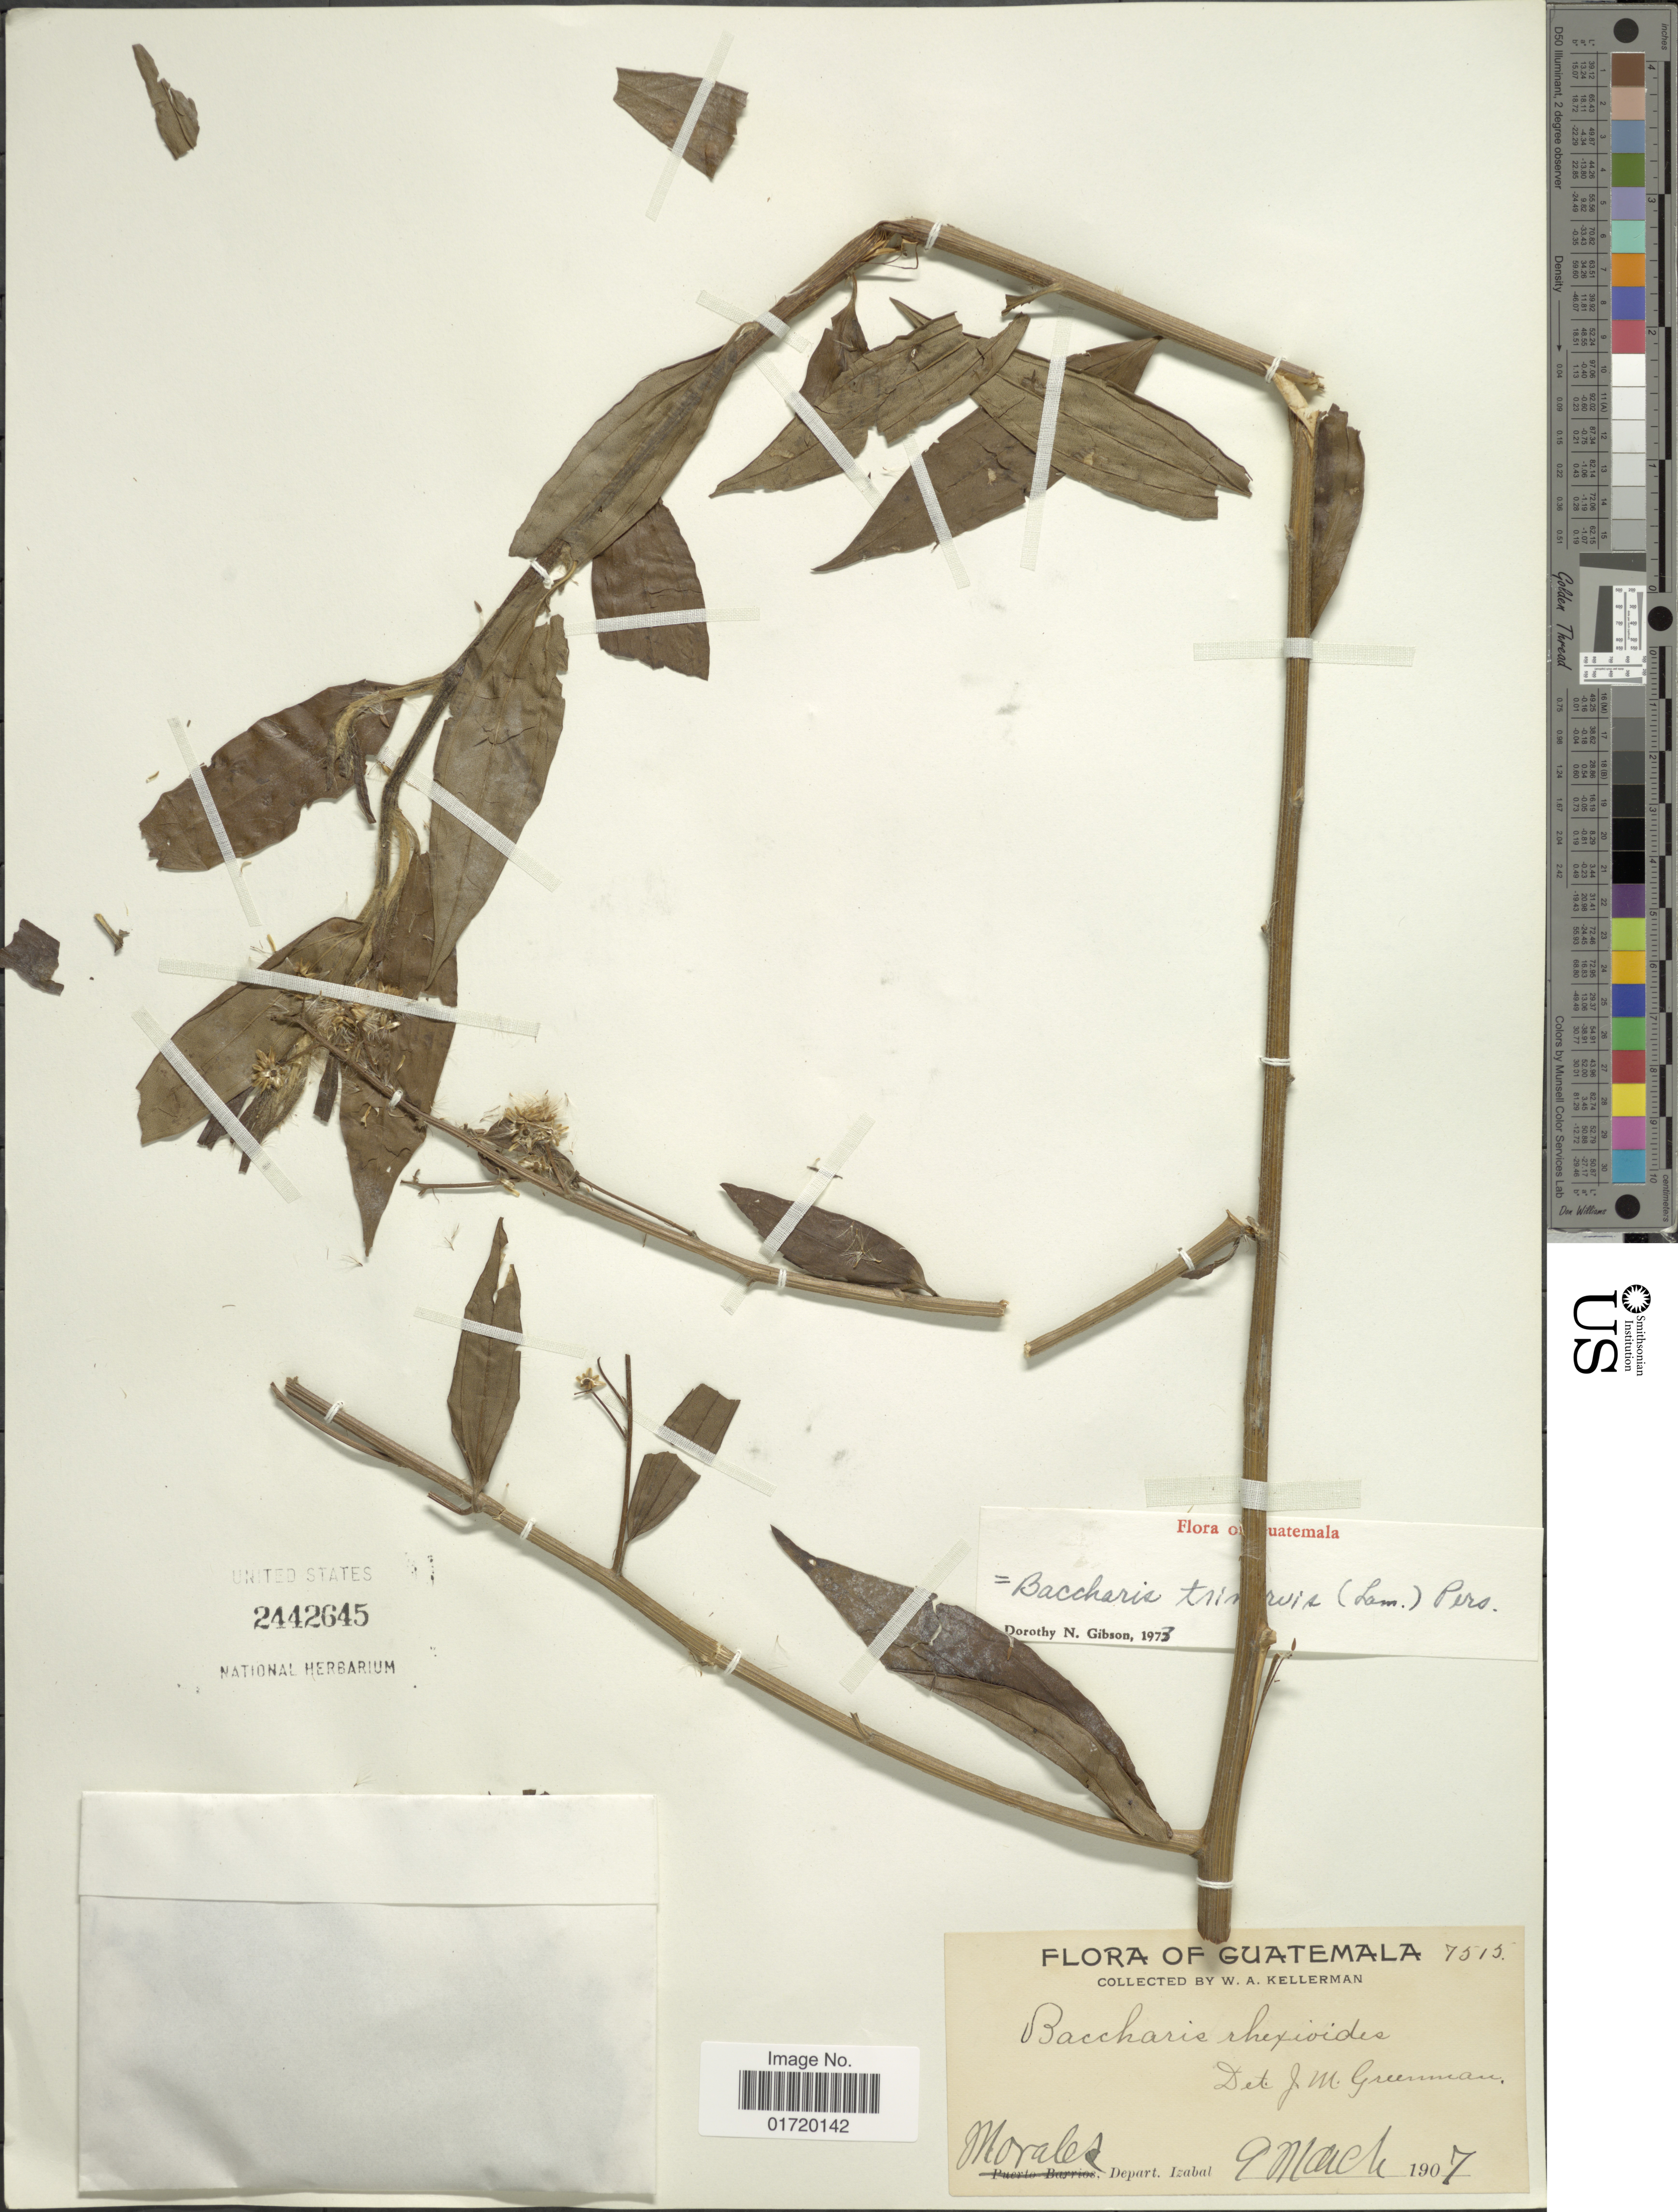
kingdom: Plantae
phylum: Tracheophyta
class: Magnoliopsida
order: Asterales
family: Asteraceae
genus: Baccharis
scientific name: Baccharis trinervis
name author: (Lam.) Pers.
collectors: W. Kellerman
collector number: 7515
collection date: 1907-03-09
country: Guatemala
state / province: Izabal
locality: Morales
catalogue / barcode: US 2442645